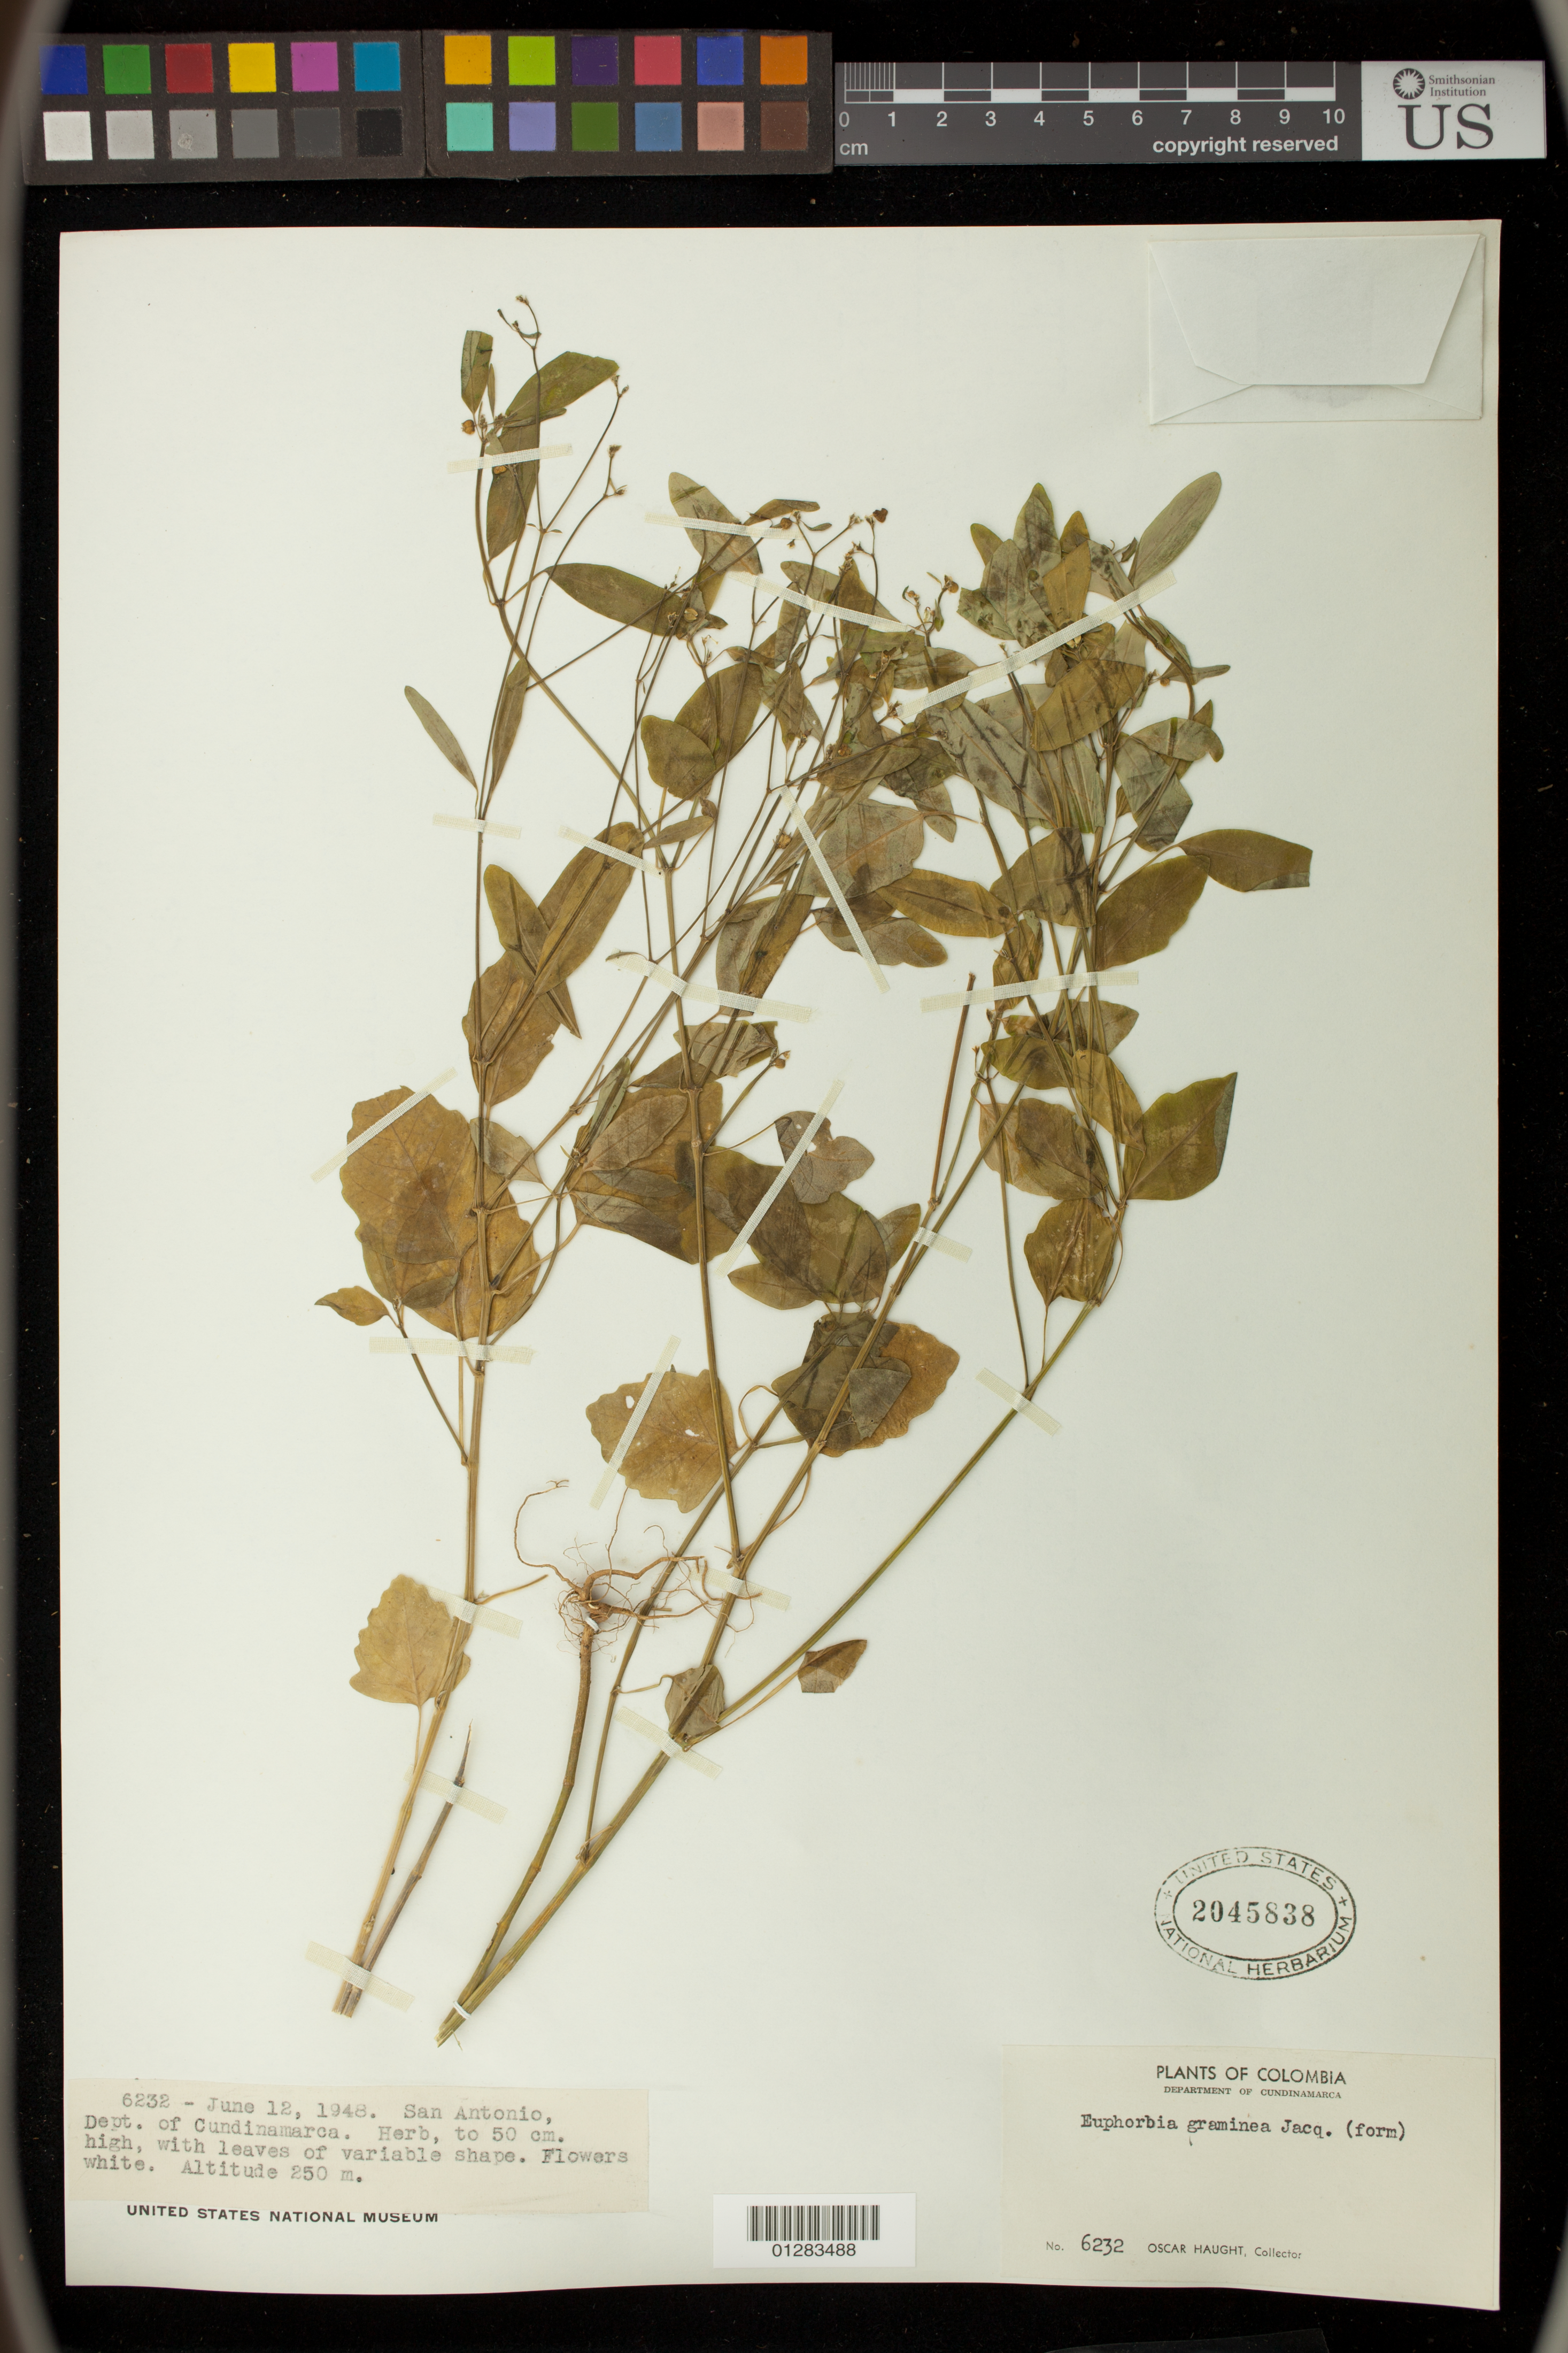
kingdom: Plantae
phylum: Tracheophyta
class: Magnoliopsida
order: Malpighiales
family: Euphorbiaceae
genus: Euphorbia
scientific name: Euphorbia graminea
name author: Jacq.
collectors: O. Haught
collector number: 6232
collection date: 1948-06-12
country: Colombia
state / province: Cundinamarca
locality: San Antonio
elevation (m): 250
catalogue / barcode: US 2045838